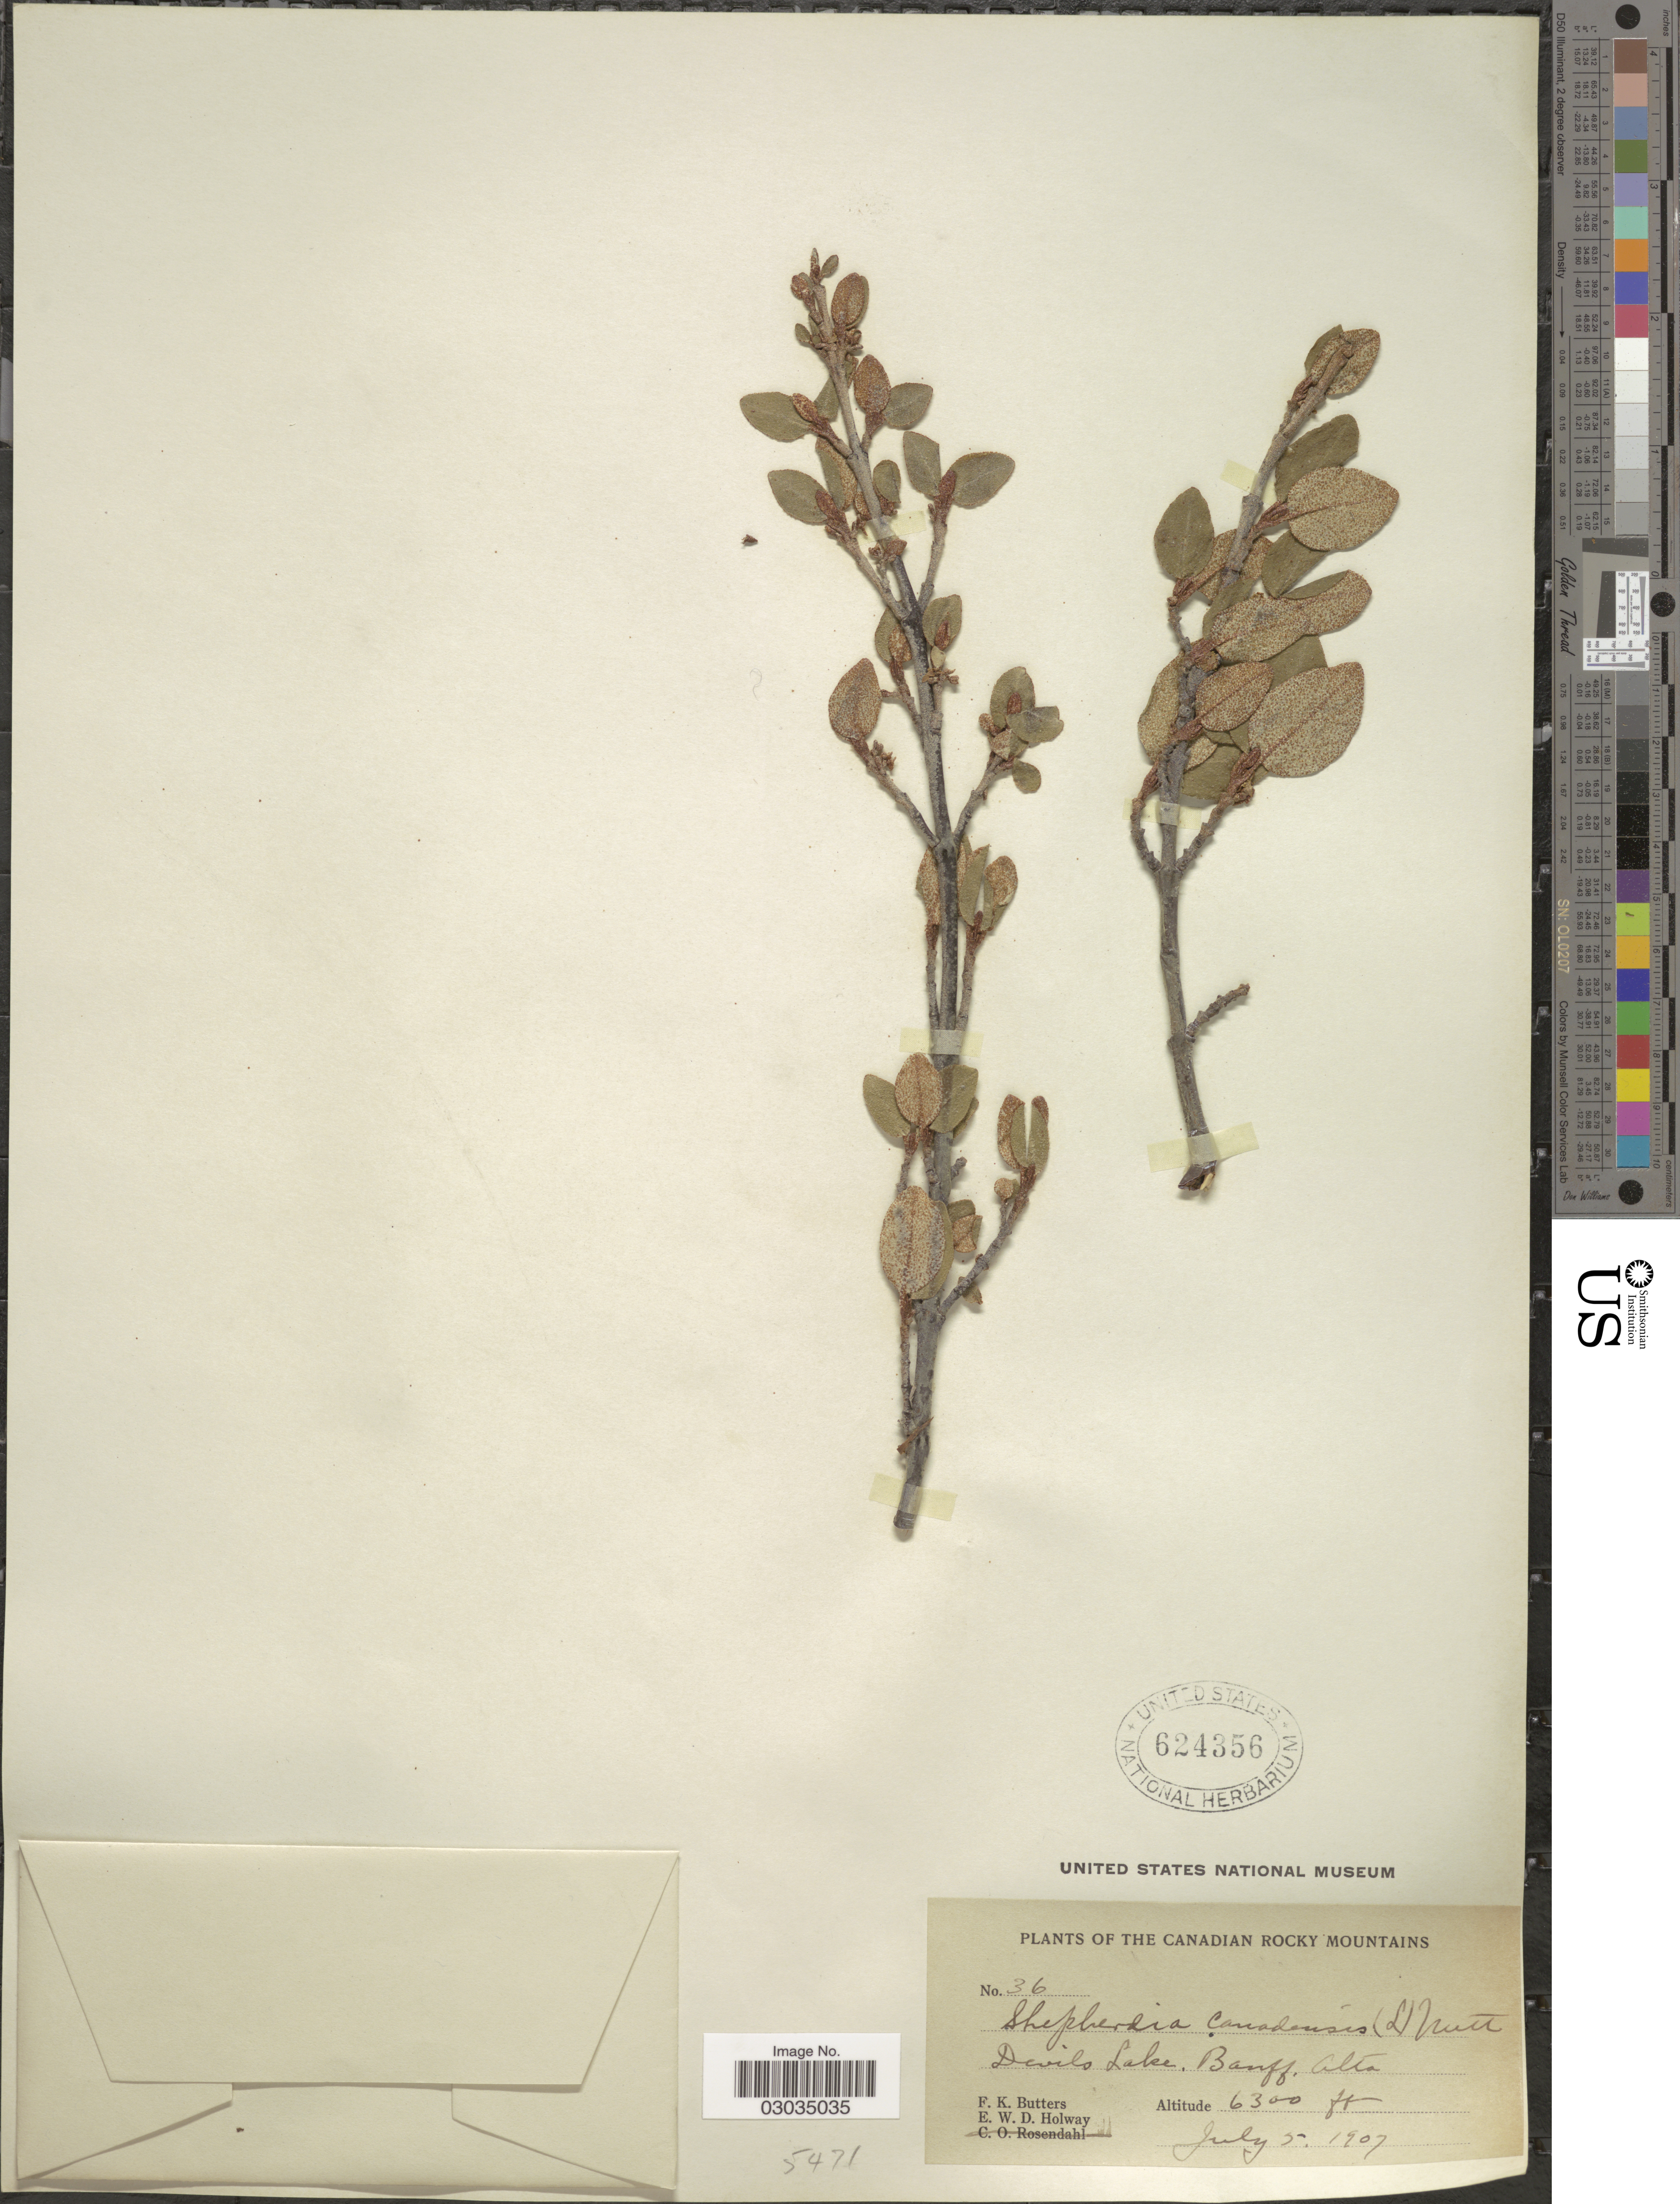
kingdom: Plantae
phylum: Tracheophyta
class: Magnoliopsida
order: Rosales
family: Elaeagnaceae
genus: Shepherdia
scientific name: Shepherdia canadensis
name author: (L.) Nutt.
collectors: F. K. Butters & E. W. D. Holway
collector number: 36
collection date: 1907-07-05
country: Canada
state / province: Alberta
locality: The Canadian Rocky Mountains, Devils Lake, Banff, Alta.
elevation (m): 1920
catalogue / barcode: US 624356